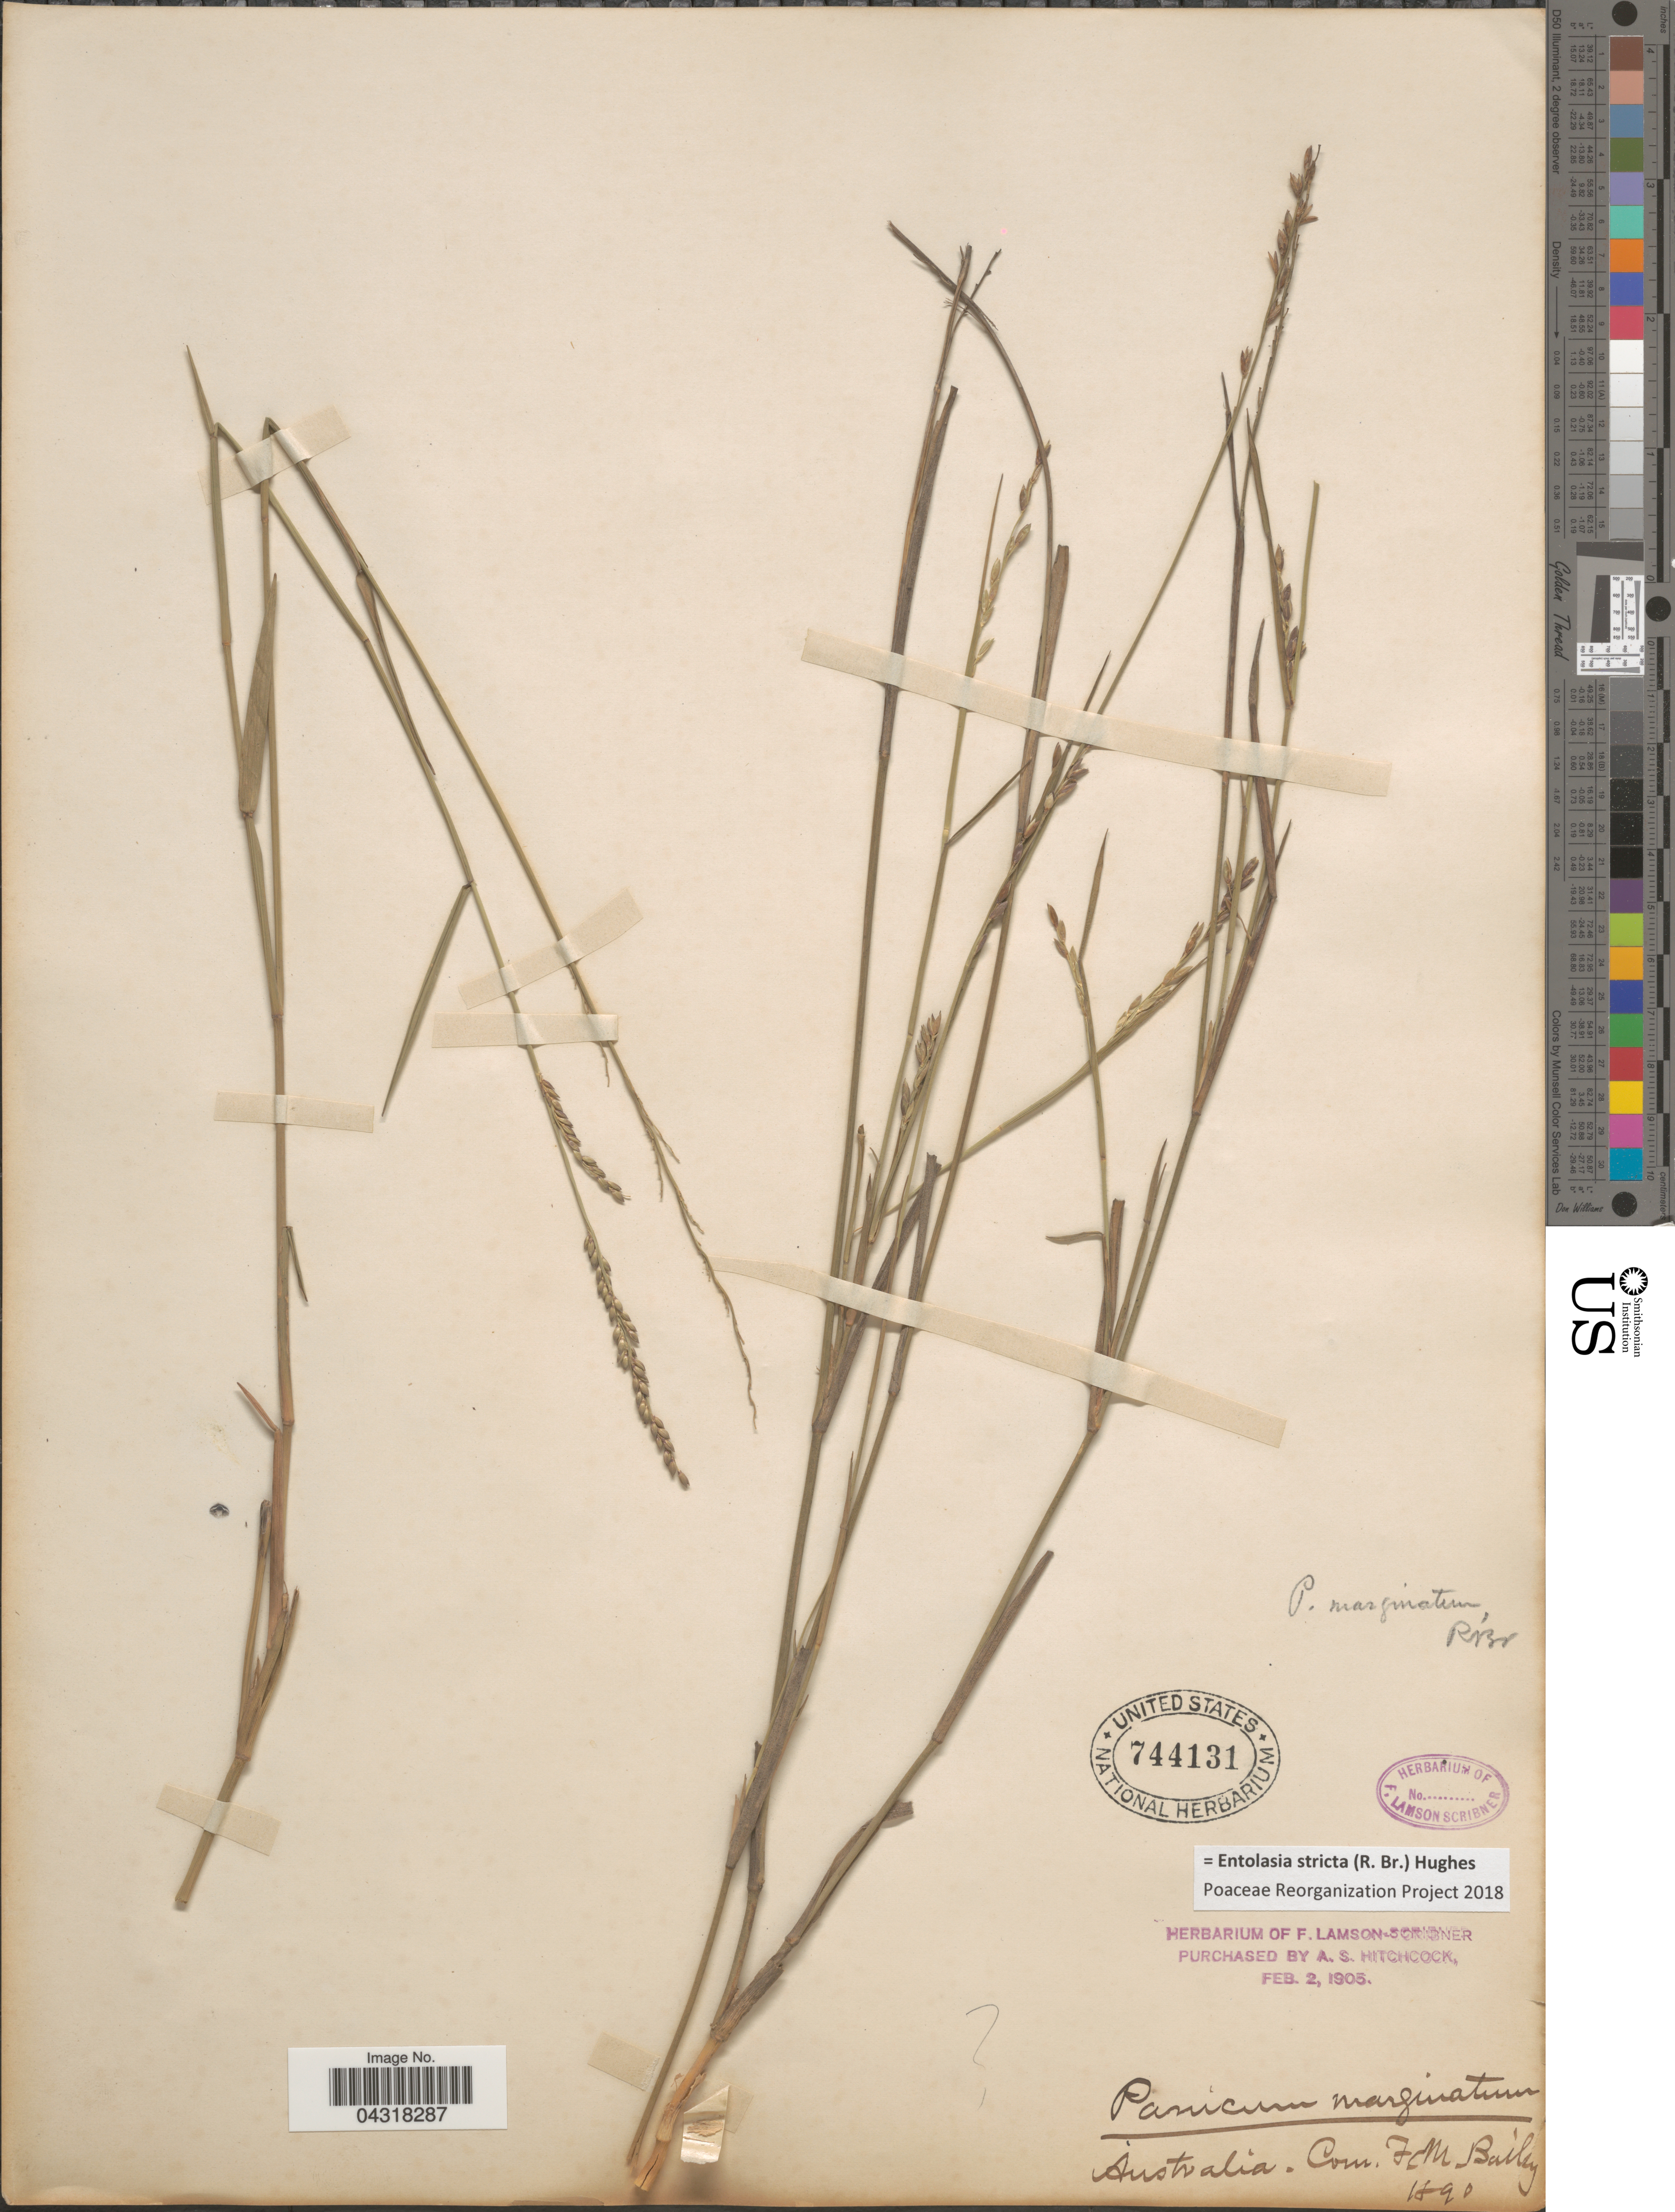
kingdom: Plantae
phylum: Tracheophyta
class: Liliopsida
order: Poales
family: Poaceae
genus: Entolasia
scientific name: Entolasia stricta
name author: (R. Br.) C.E. Hughes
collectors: ex herb. F. Lamson Scribner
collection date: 1890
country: Australia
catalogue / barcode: US 744131